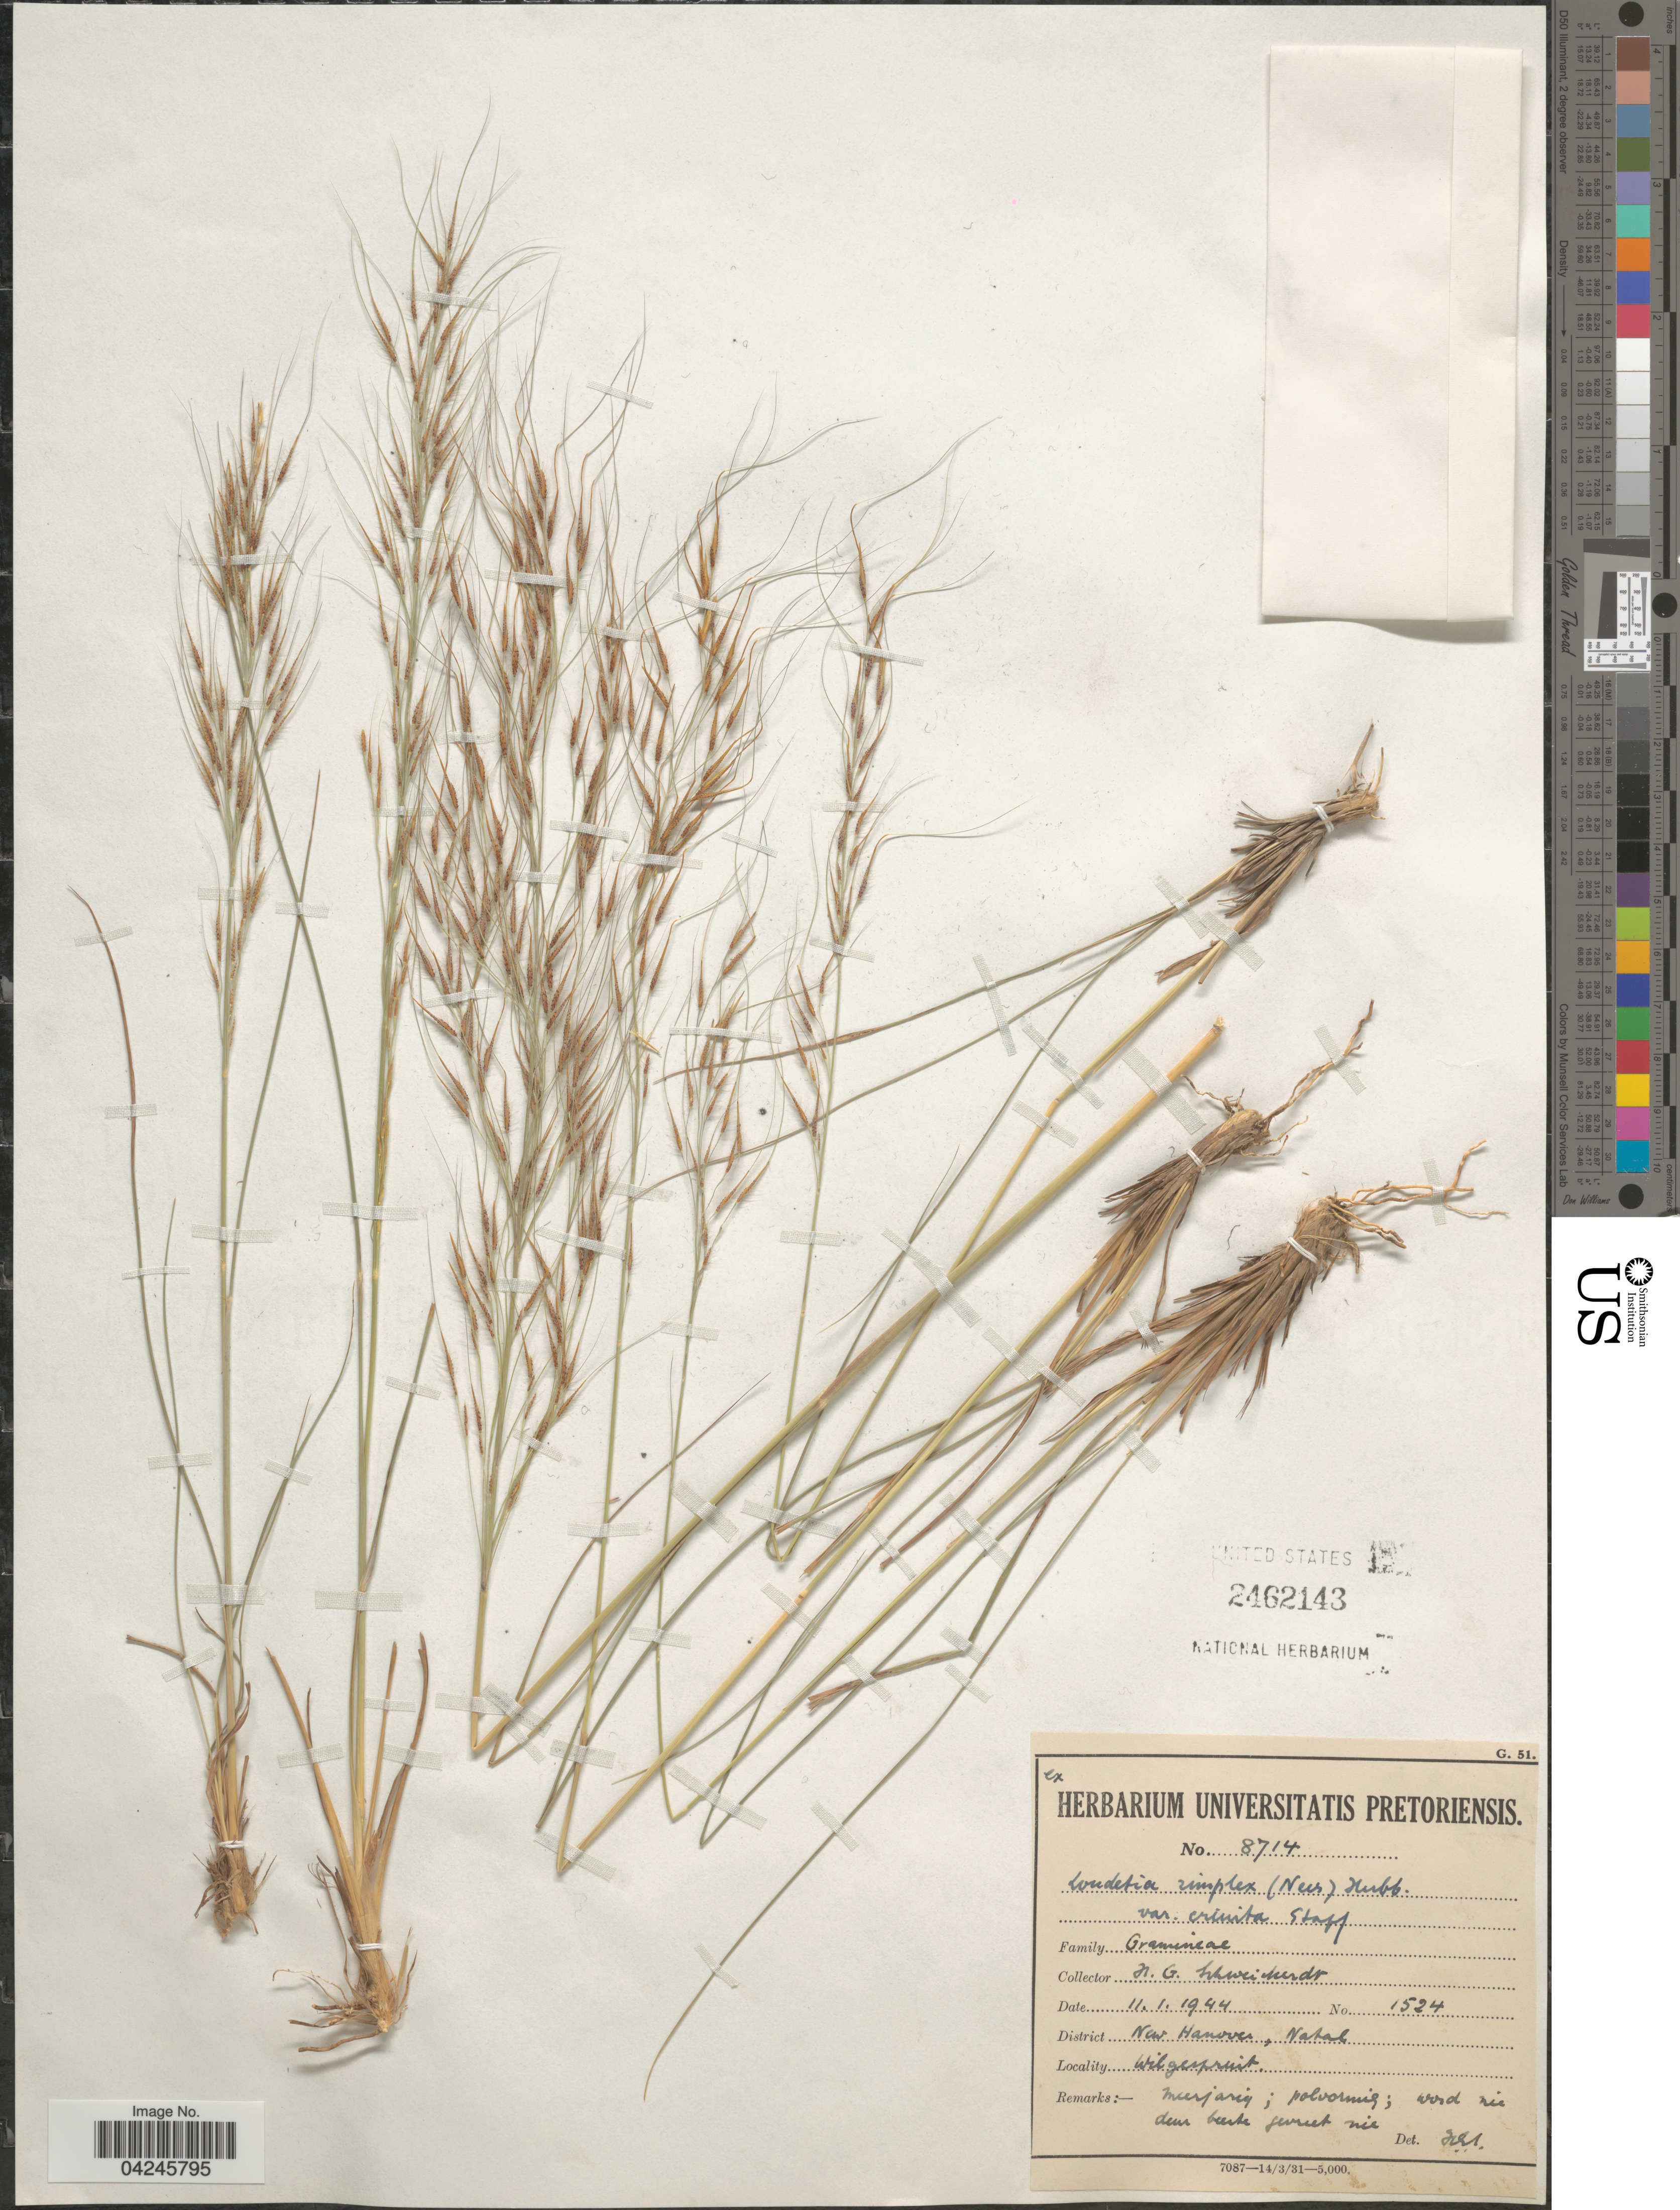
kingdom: Plantae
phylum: Tracheophyta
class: Liliopsida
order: Poales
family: Poaceae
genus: Loudetia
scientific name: Loudetia simplex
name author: (Nees) C.E. Hubb.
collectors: H. Schweickerdt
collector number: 1524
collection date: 1944-01-11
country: South Africa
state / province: KwaZulu-Natal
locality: New Hanover, Natal. Wilgespruit.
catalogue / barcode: US 2462143